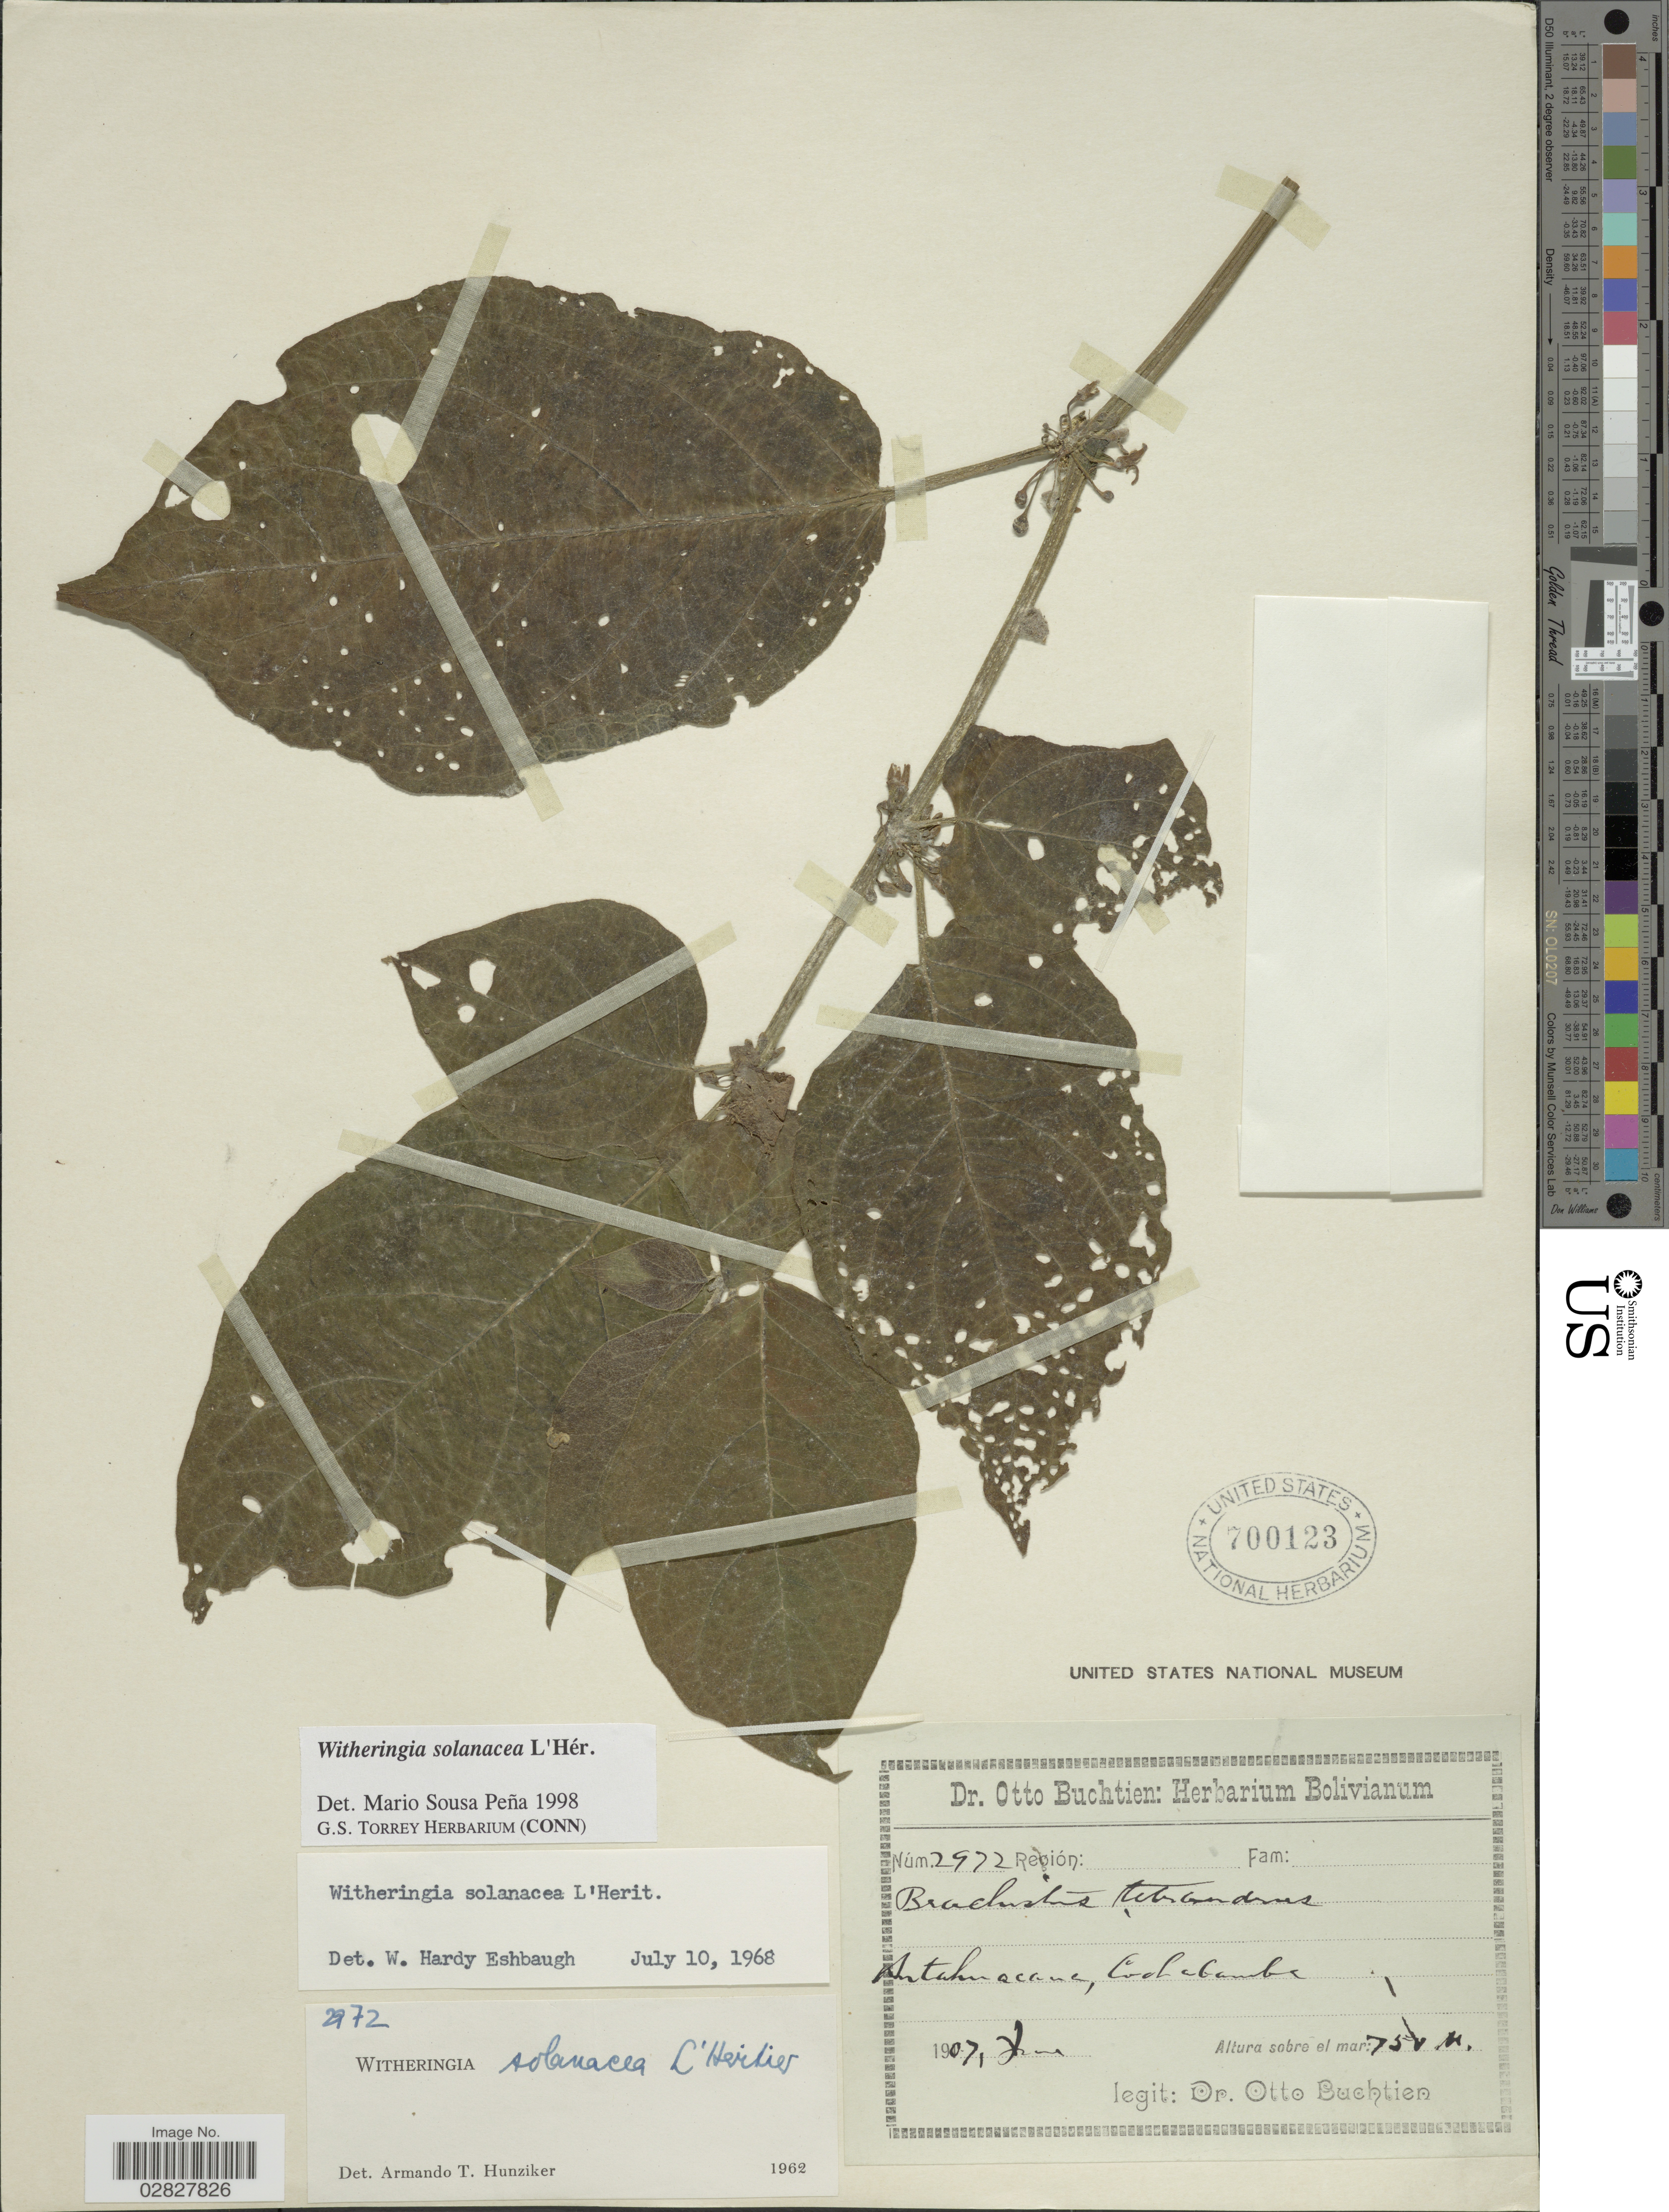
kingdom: Plantae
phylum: Tracheophyta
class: Magnoliopsida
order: Solanales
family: Solanaceae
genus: Witheringia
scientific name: Witheringia solanacea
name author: L'Hér.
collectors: O. Buchtien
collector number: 2972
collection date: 1907-06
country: Bolivia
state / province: Cochabamba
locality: Antahuacana, Cochabamba.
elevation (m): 750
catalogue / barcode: US 700123